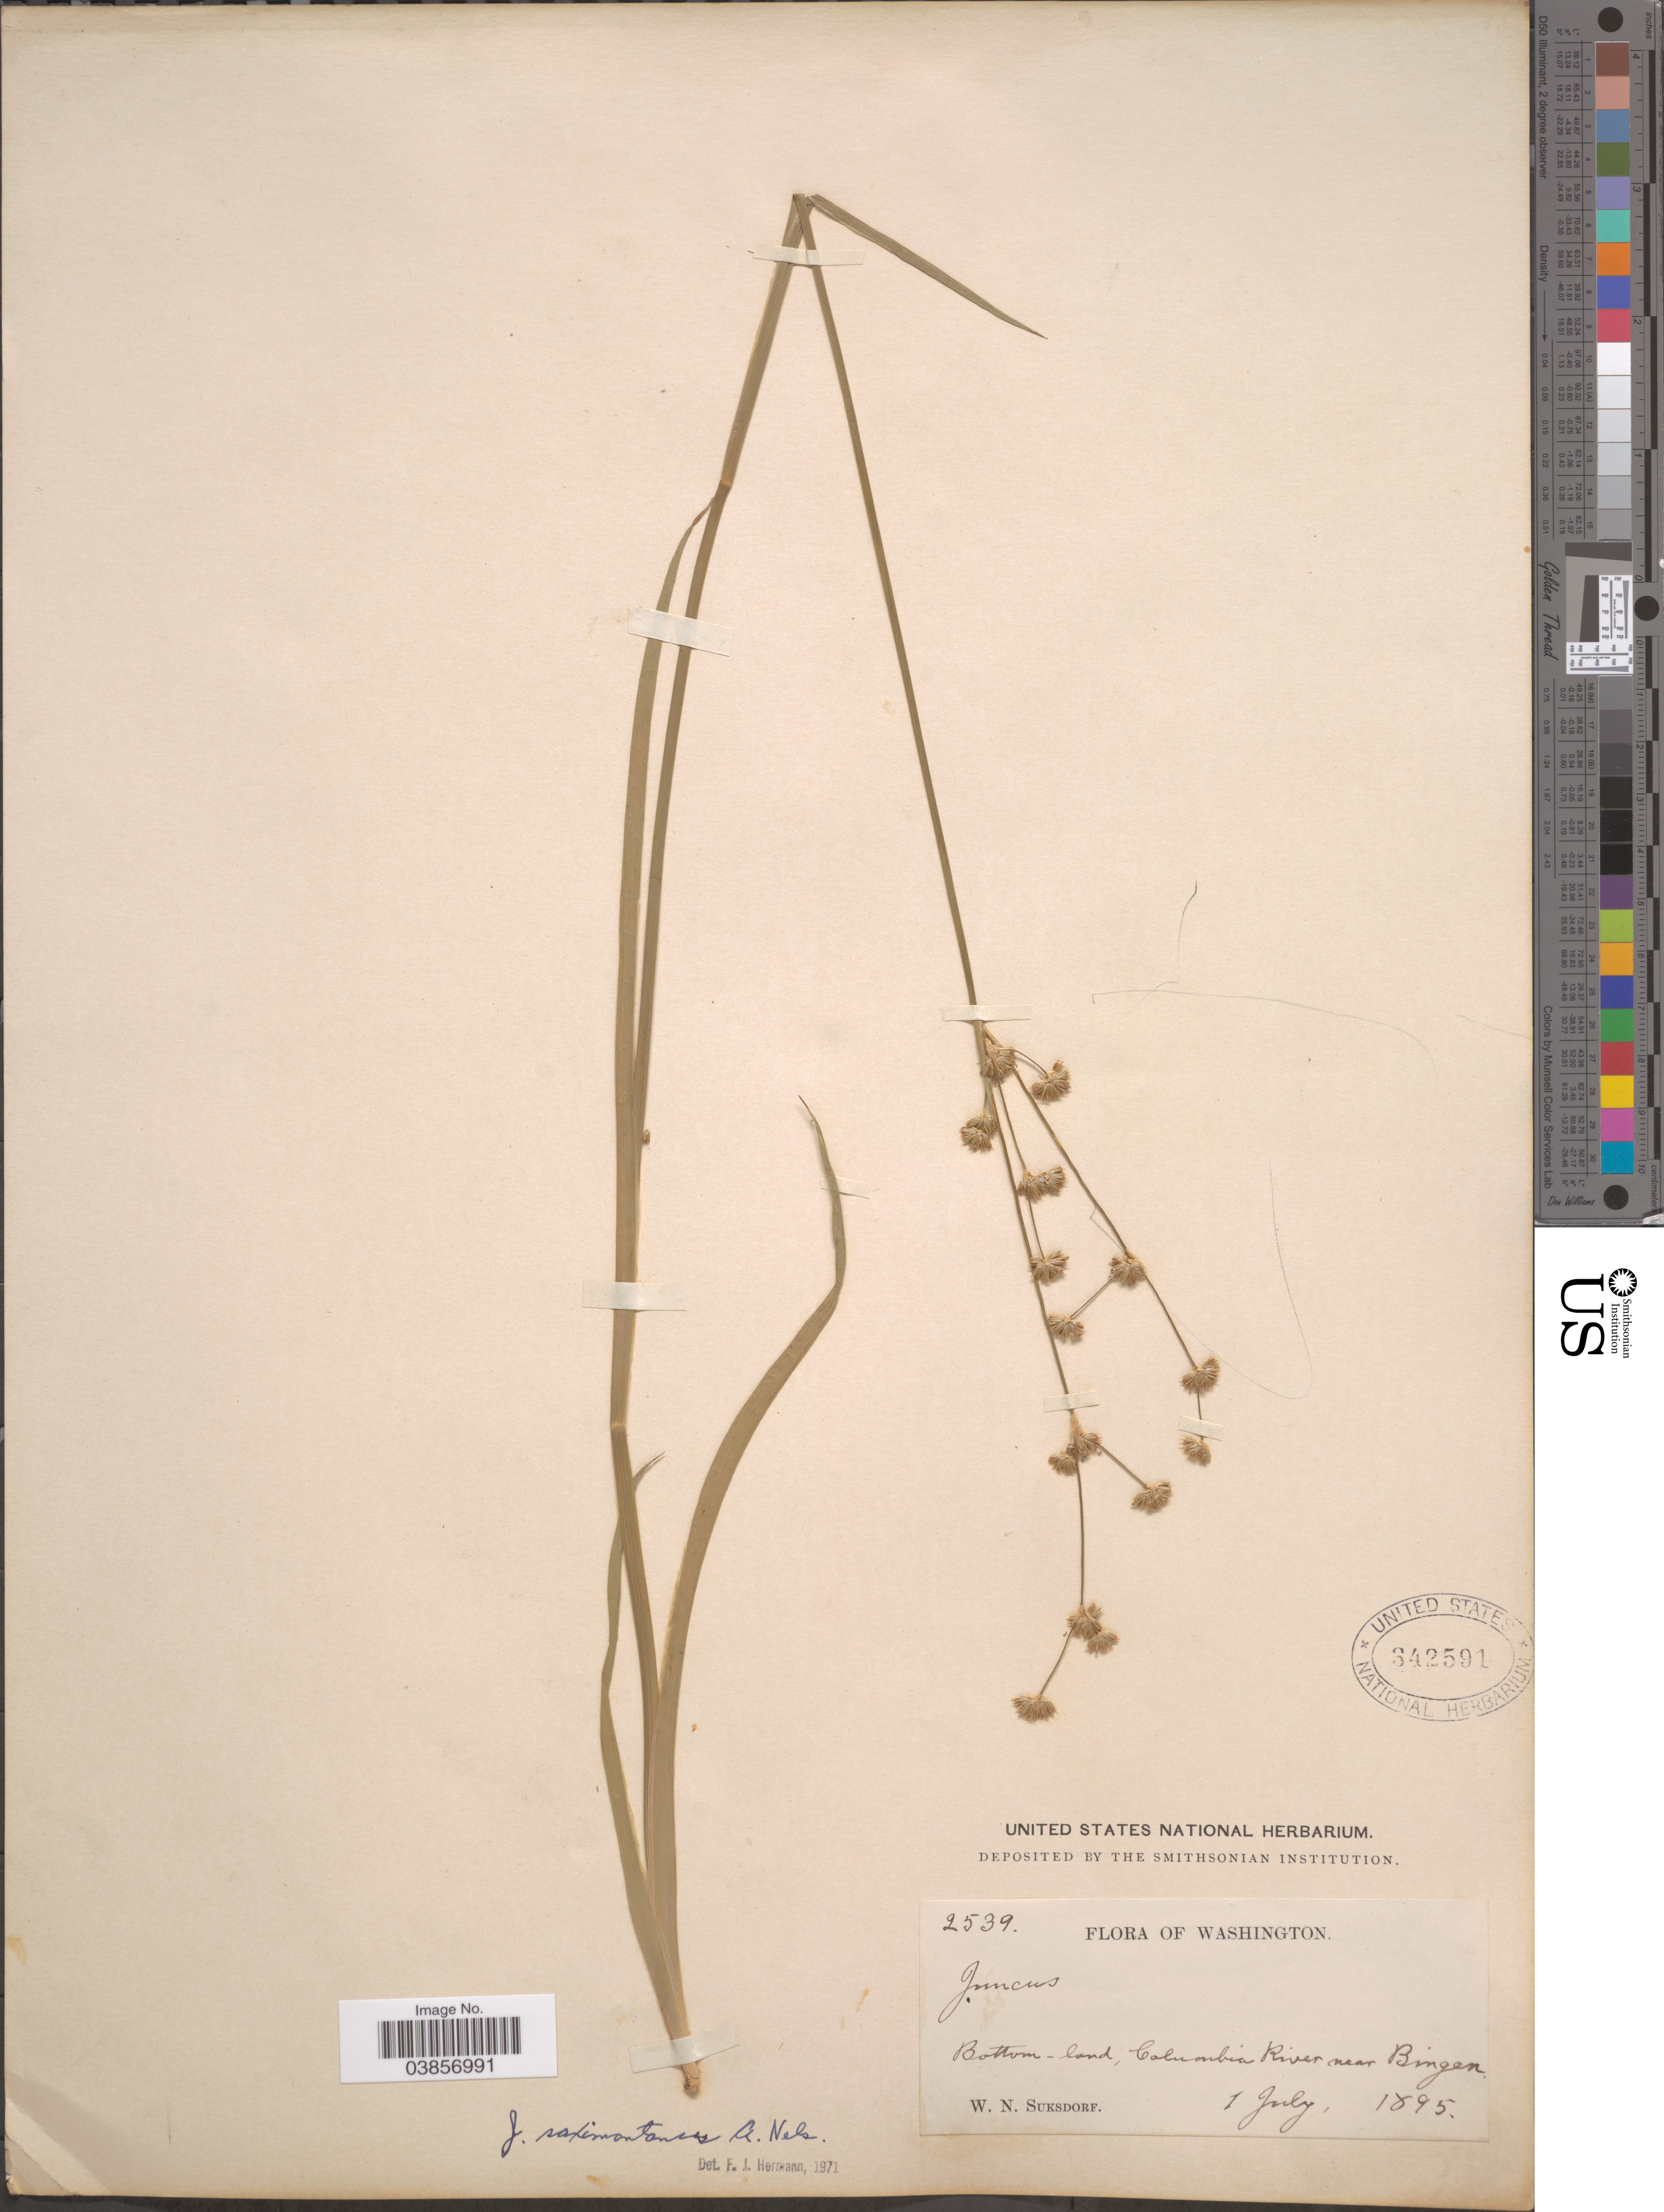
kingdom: Plantae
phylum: Tracheophyta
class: Liliopsida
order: Poales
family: Juncaceae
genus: Juncus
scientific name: Juncus saximontanus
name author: A. Nelson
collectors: W. N. Suksdorf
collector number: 2539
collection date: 1895-07-01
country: United States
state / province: Washington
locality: Bottom-land, Columbia River near Bingen.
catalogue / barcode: US 342591